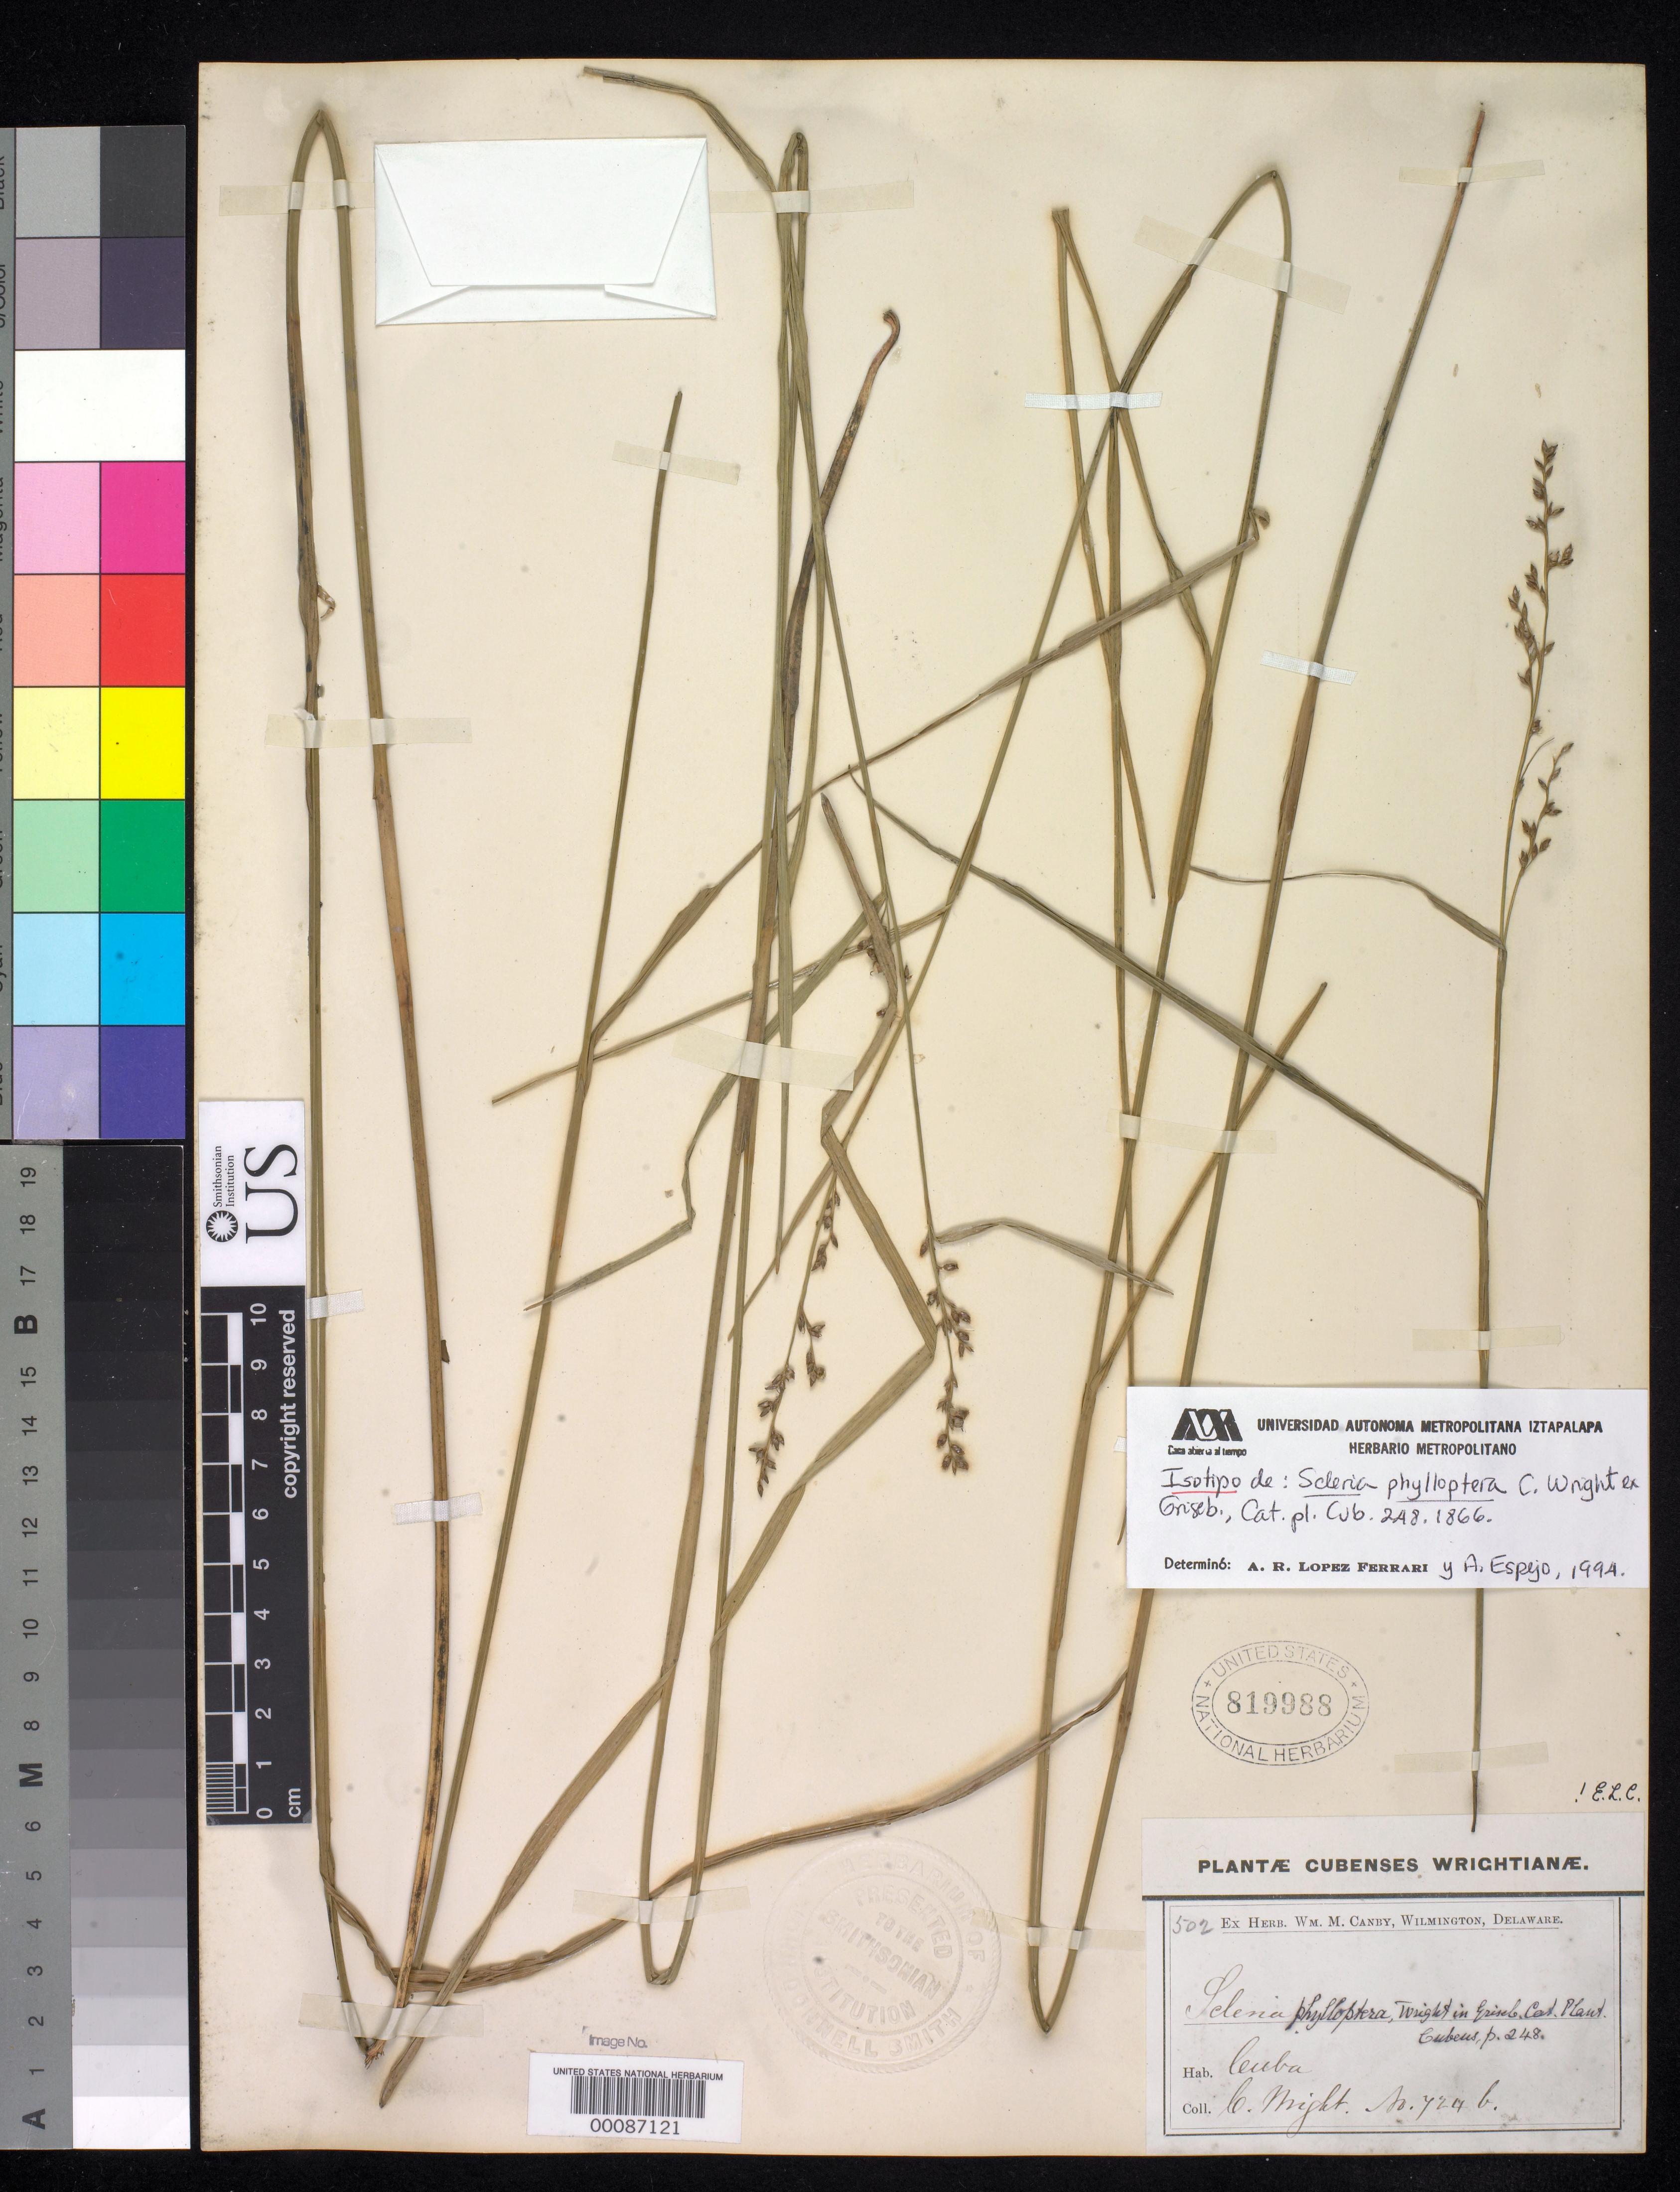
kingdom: Plantae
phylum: Tracheophyta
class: Liliopsida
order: Poales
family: Cyperaceae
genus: Scleria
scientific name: Scleria phylloptera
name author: C. Wright in Griseb.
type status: Isotype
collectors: C. Wright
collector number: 724 b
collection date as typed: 1865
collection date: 1865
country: Cuba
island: Greater Antilles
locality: Hanabana.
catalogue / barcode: US 819988